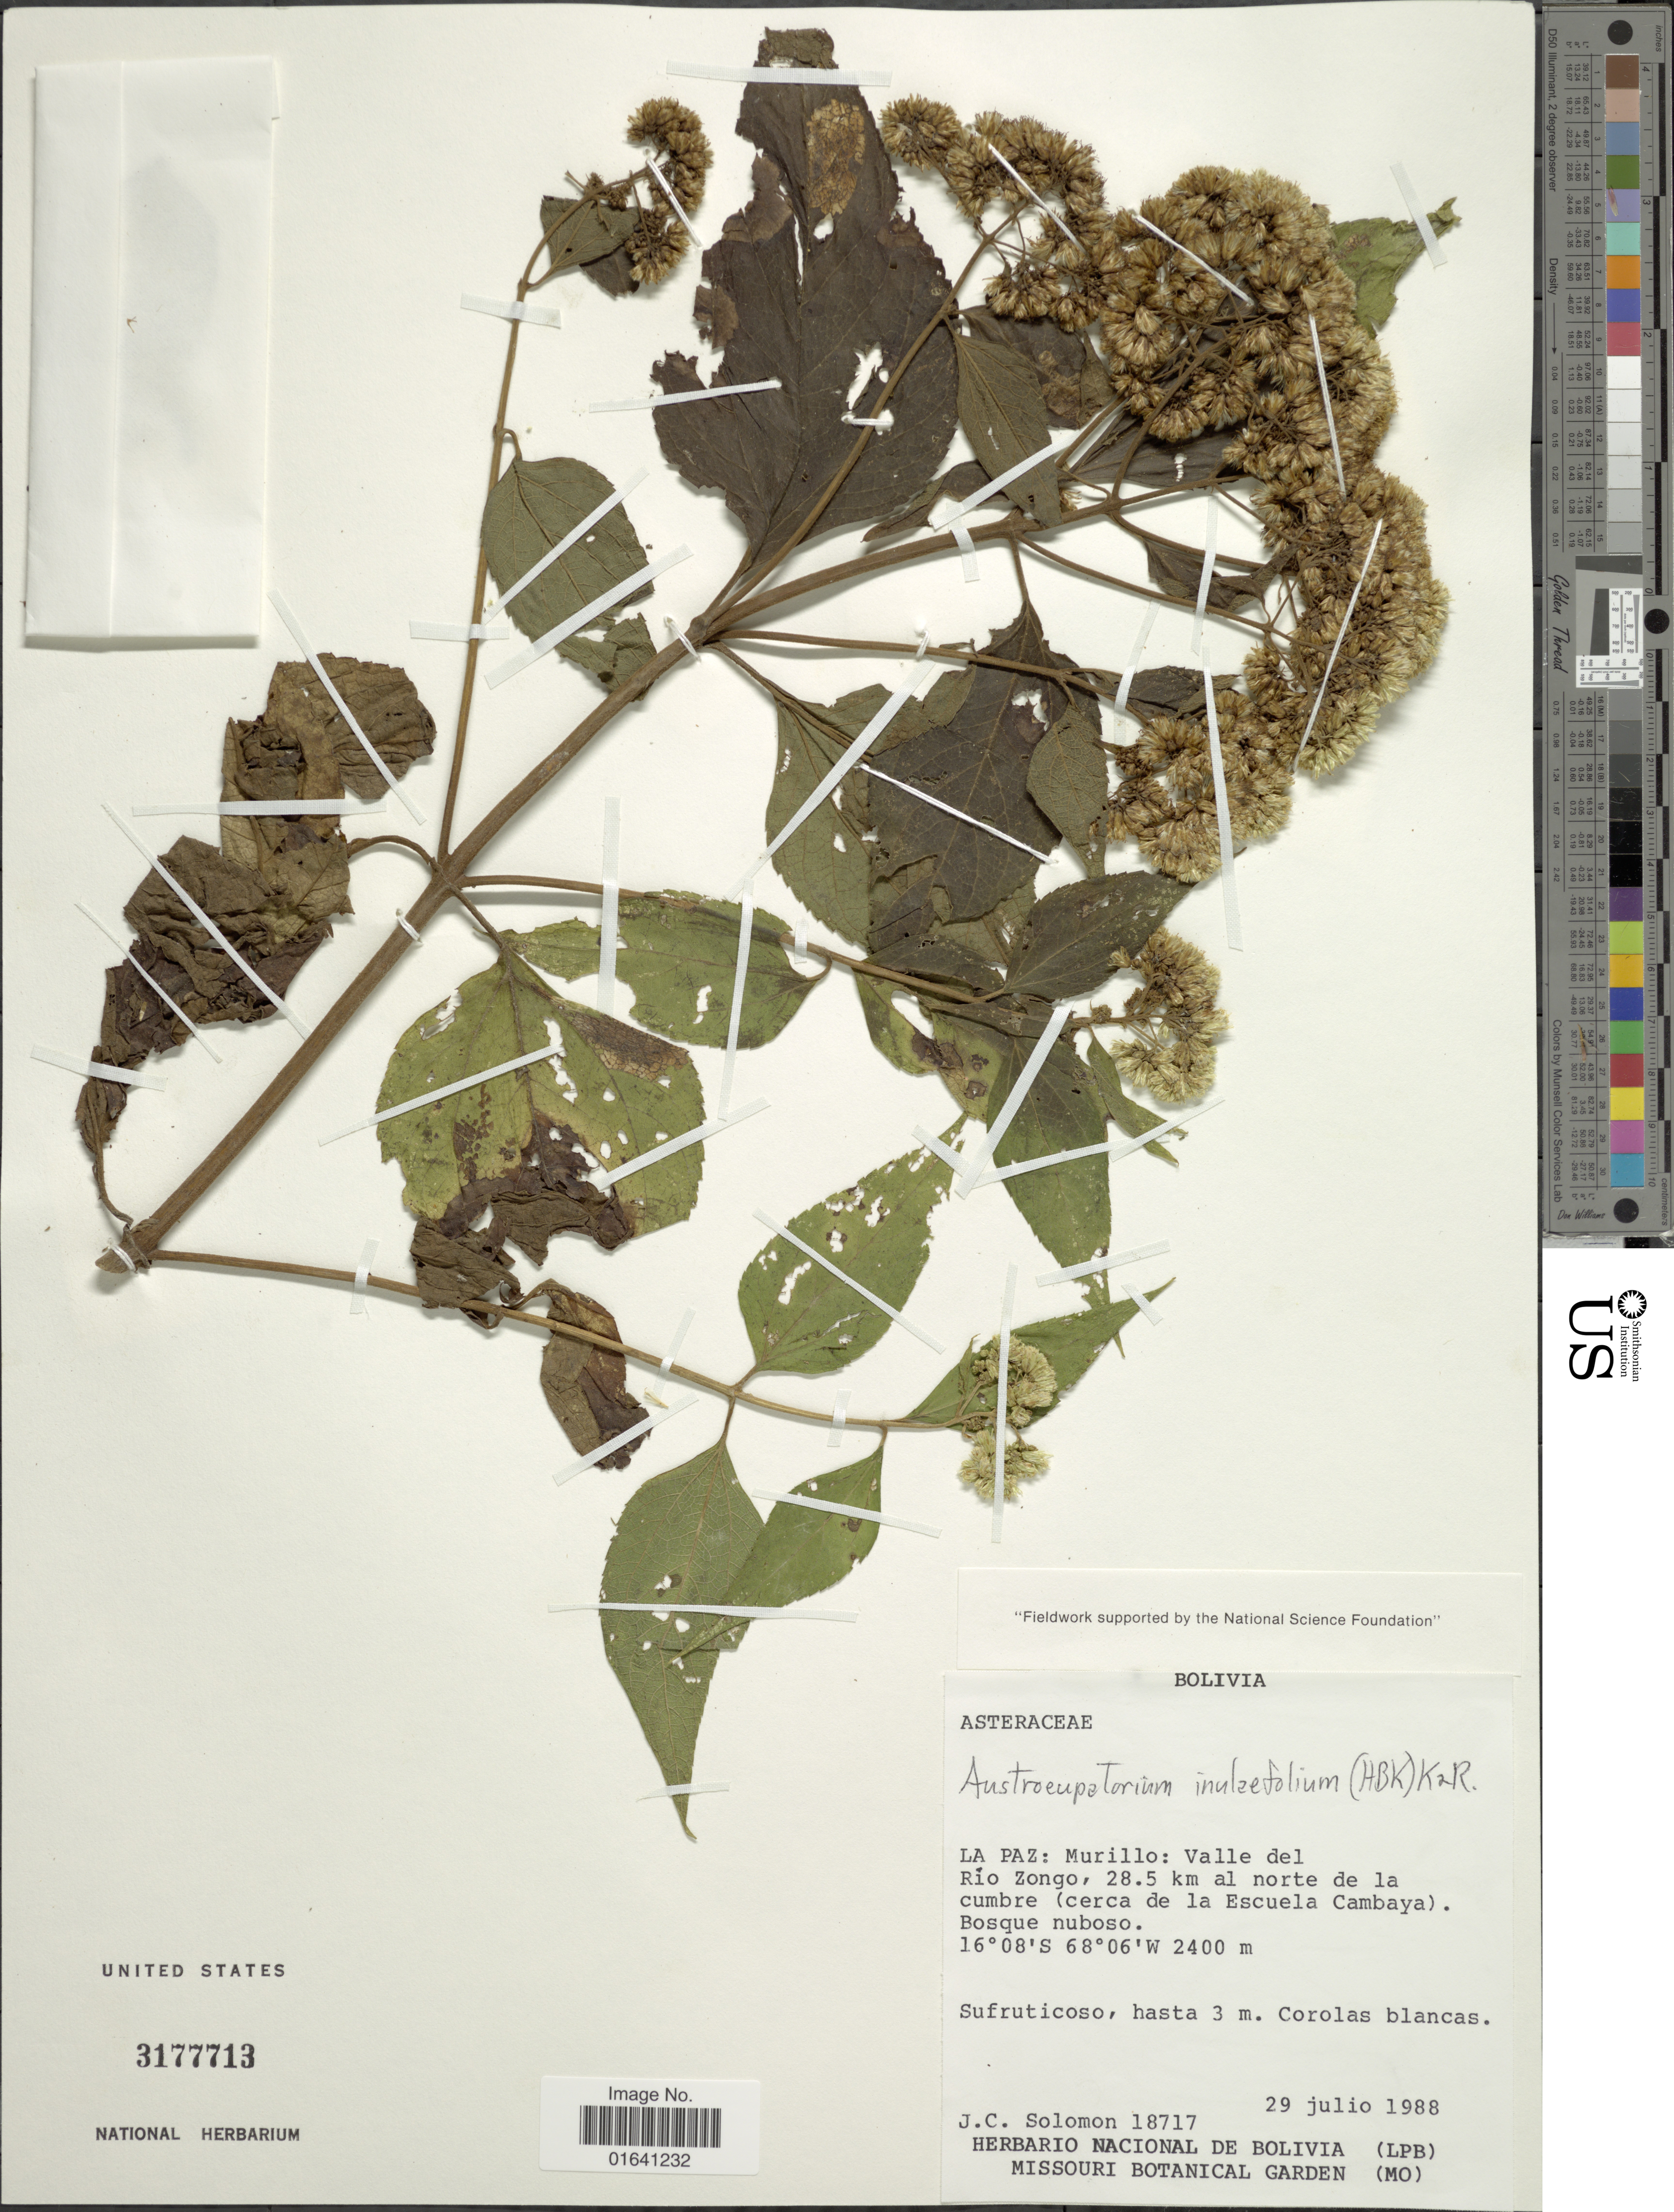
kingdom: Plantae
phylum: Tracheophyta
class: Magnoliopsida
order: Asterales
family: Asteraceae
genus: Austroeupatorium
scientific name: Austroeupatorium inulaefolium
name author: (Kunth) R.M. King & H. Rob.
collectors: J. C. Solomon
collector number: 18717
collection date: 1988-07-29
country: Bolivia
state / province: La Paz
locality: Valle del Río Zongo, 28.5 km al norte de la cumbre (cerca de Escuela Cambaya) Bosque nuboso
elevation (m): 2400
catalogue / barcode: US 3177713